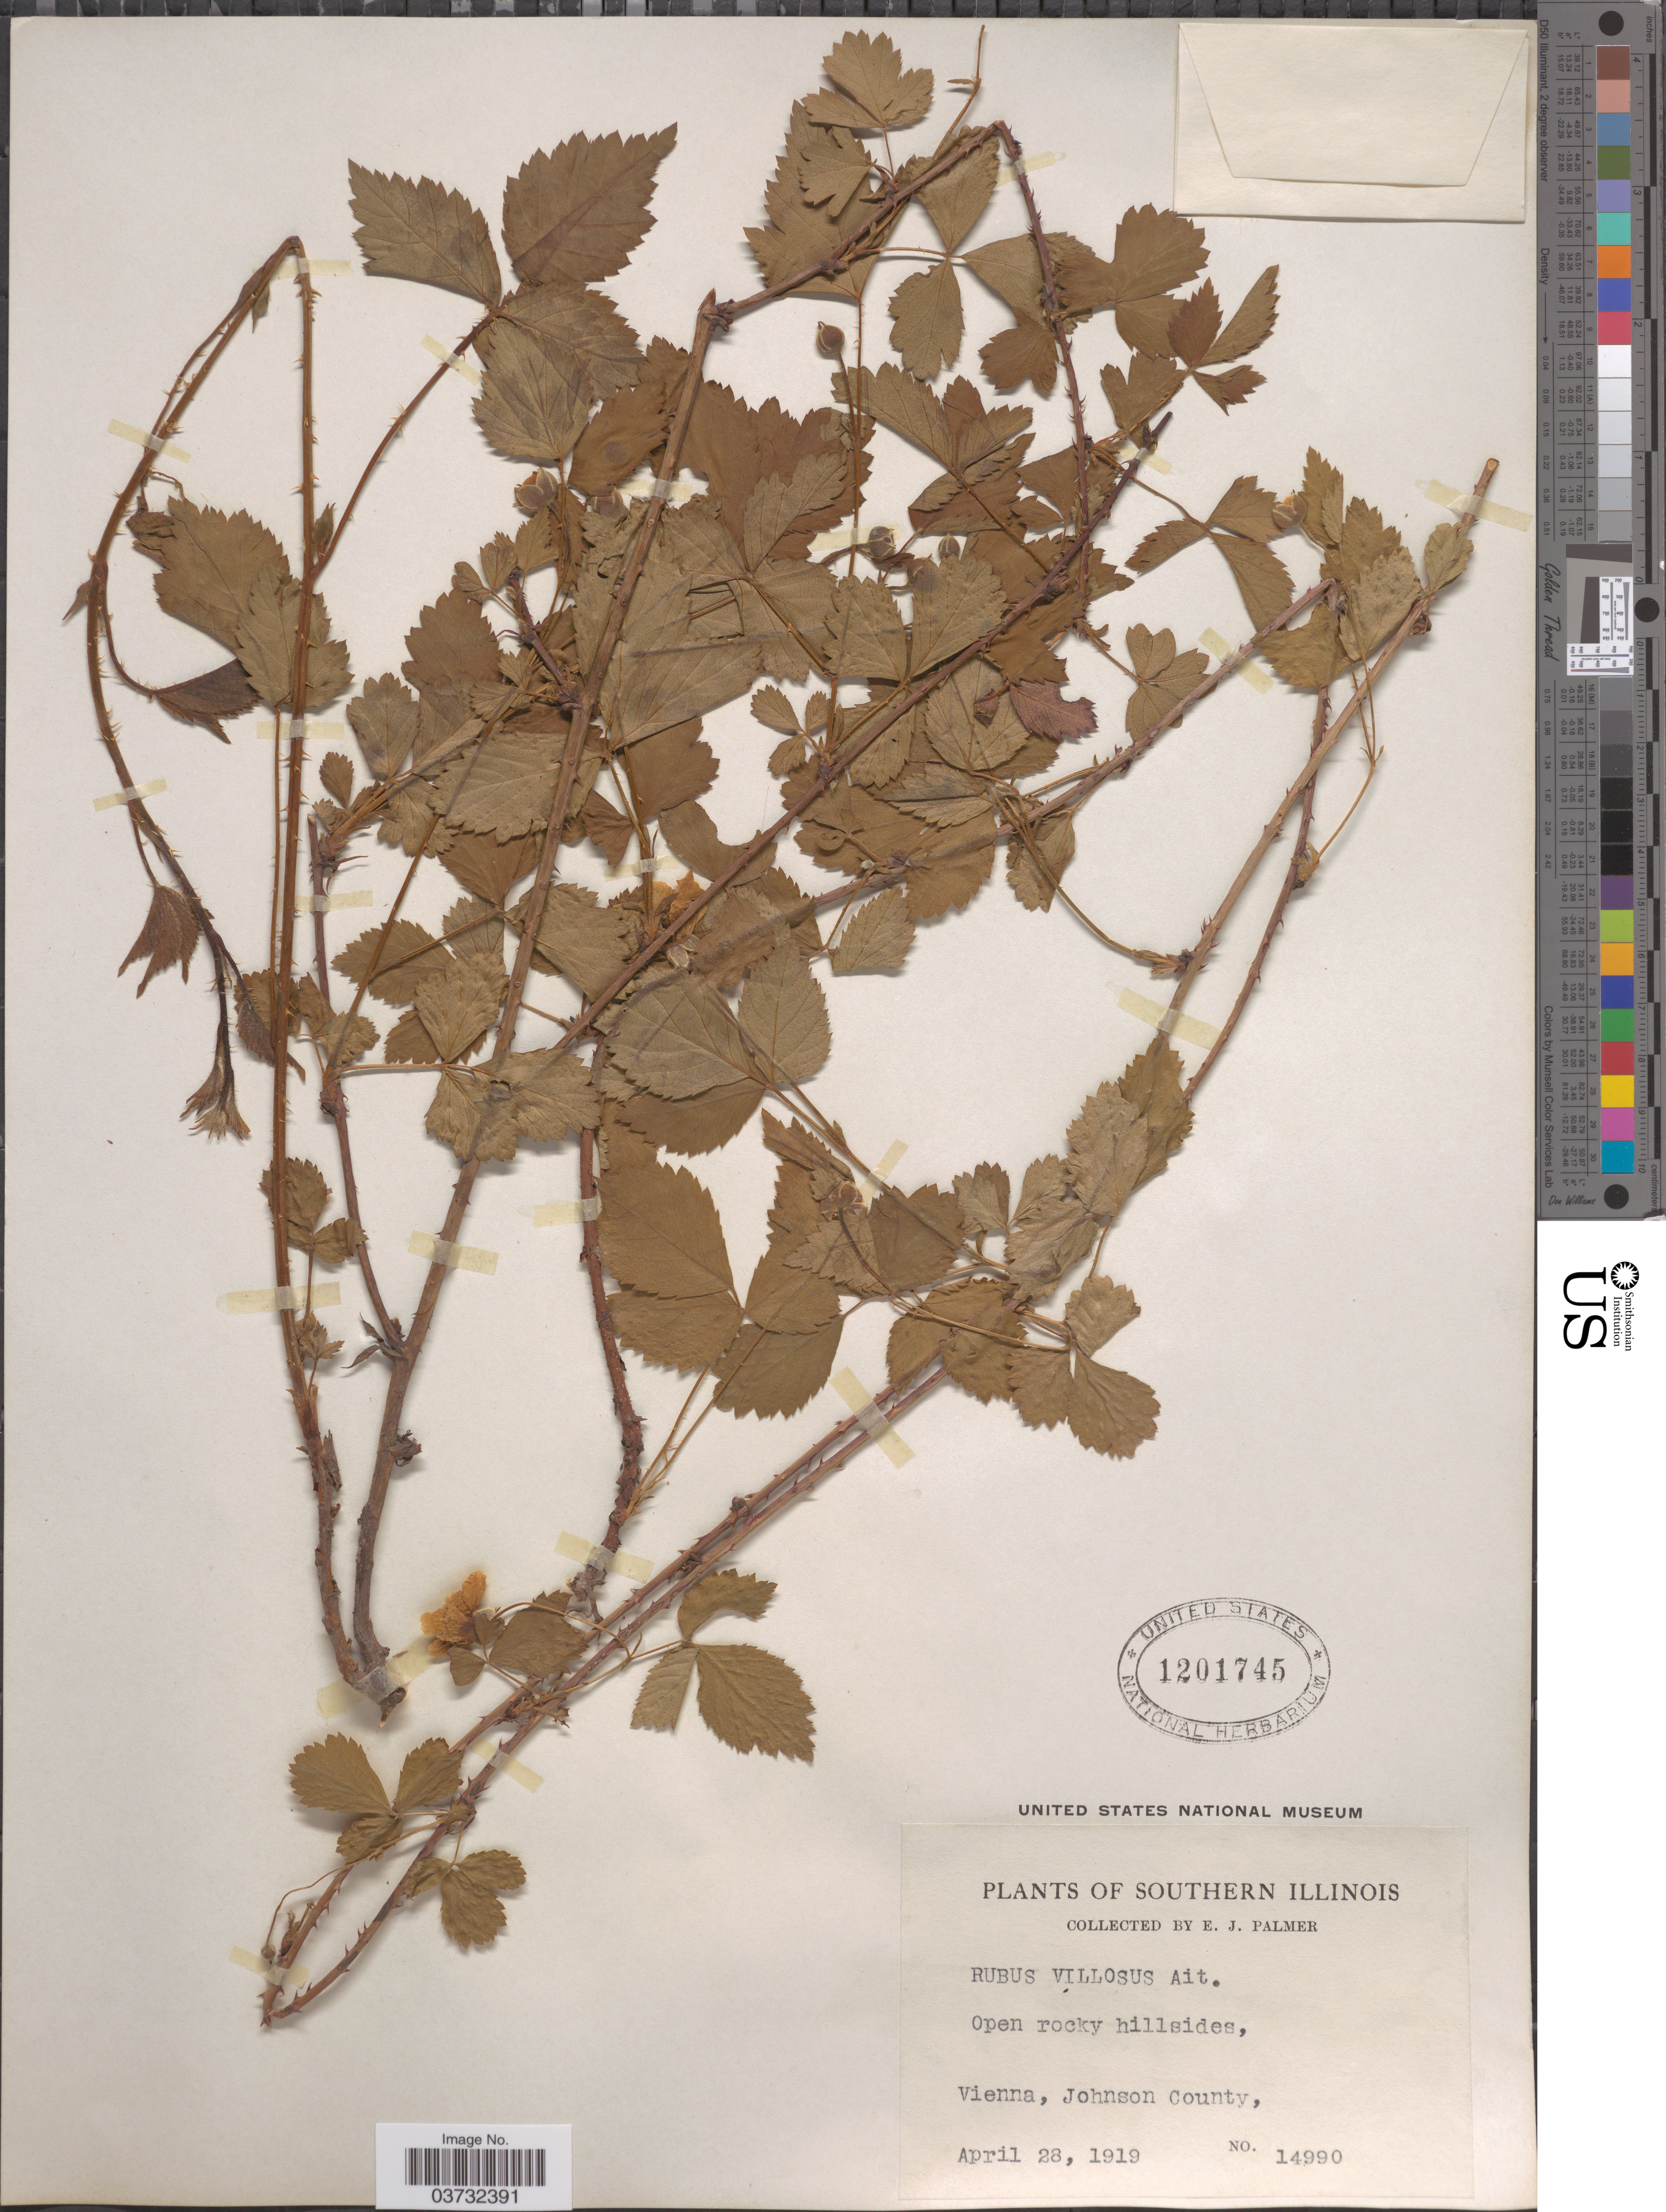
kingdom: Plantae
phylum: Tracheophyta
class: Magnoliopsida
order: Rosales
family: Rosaceae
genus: Rubus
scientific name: Rubus villosus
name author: Thunb.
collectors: E. J. Palmer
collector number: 14990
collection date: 1919-04-28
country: United States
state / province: Illinois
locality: Southern Illinois. Open rocky hillsides, Vienna, Johnson County.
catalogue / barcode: US 1201745